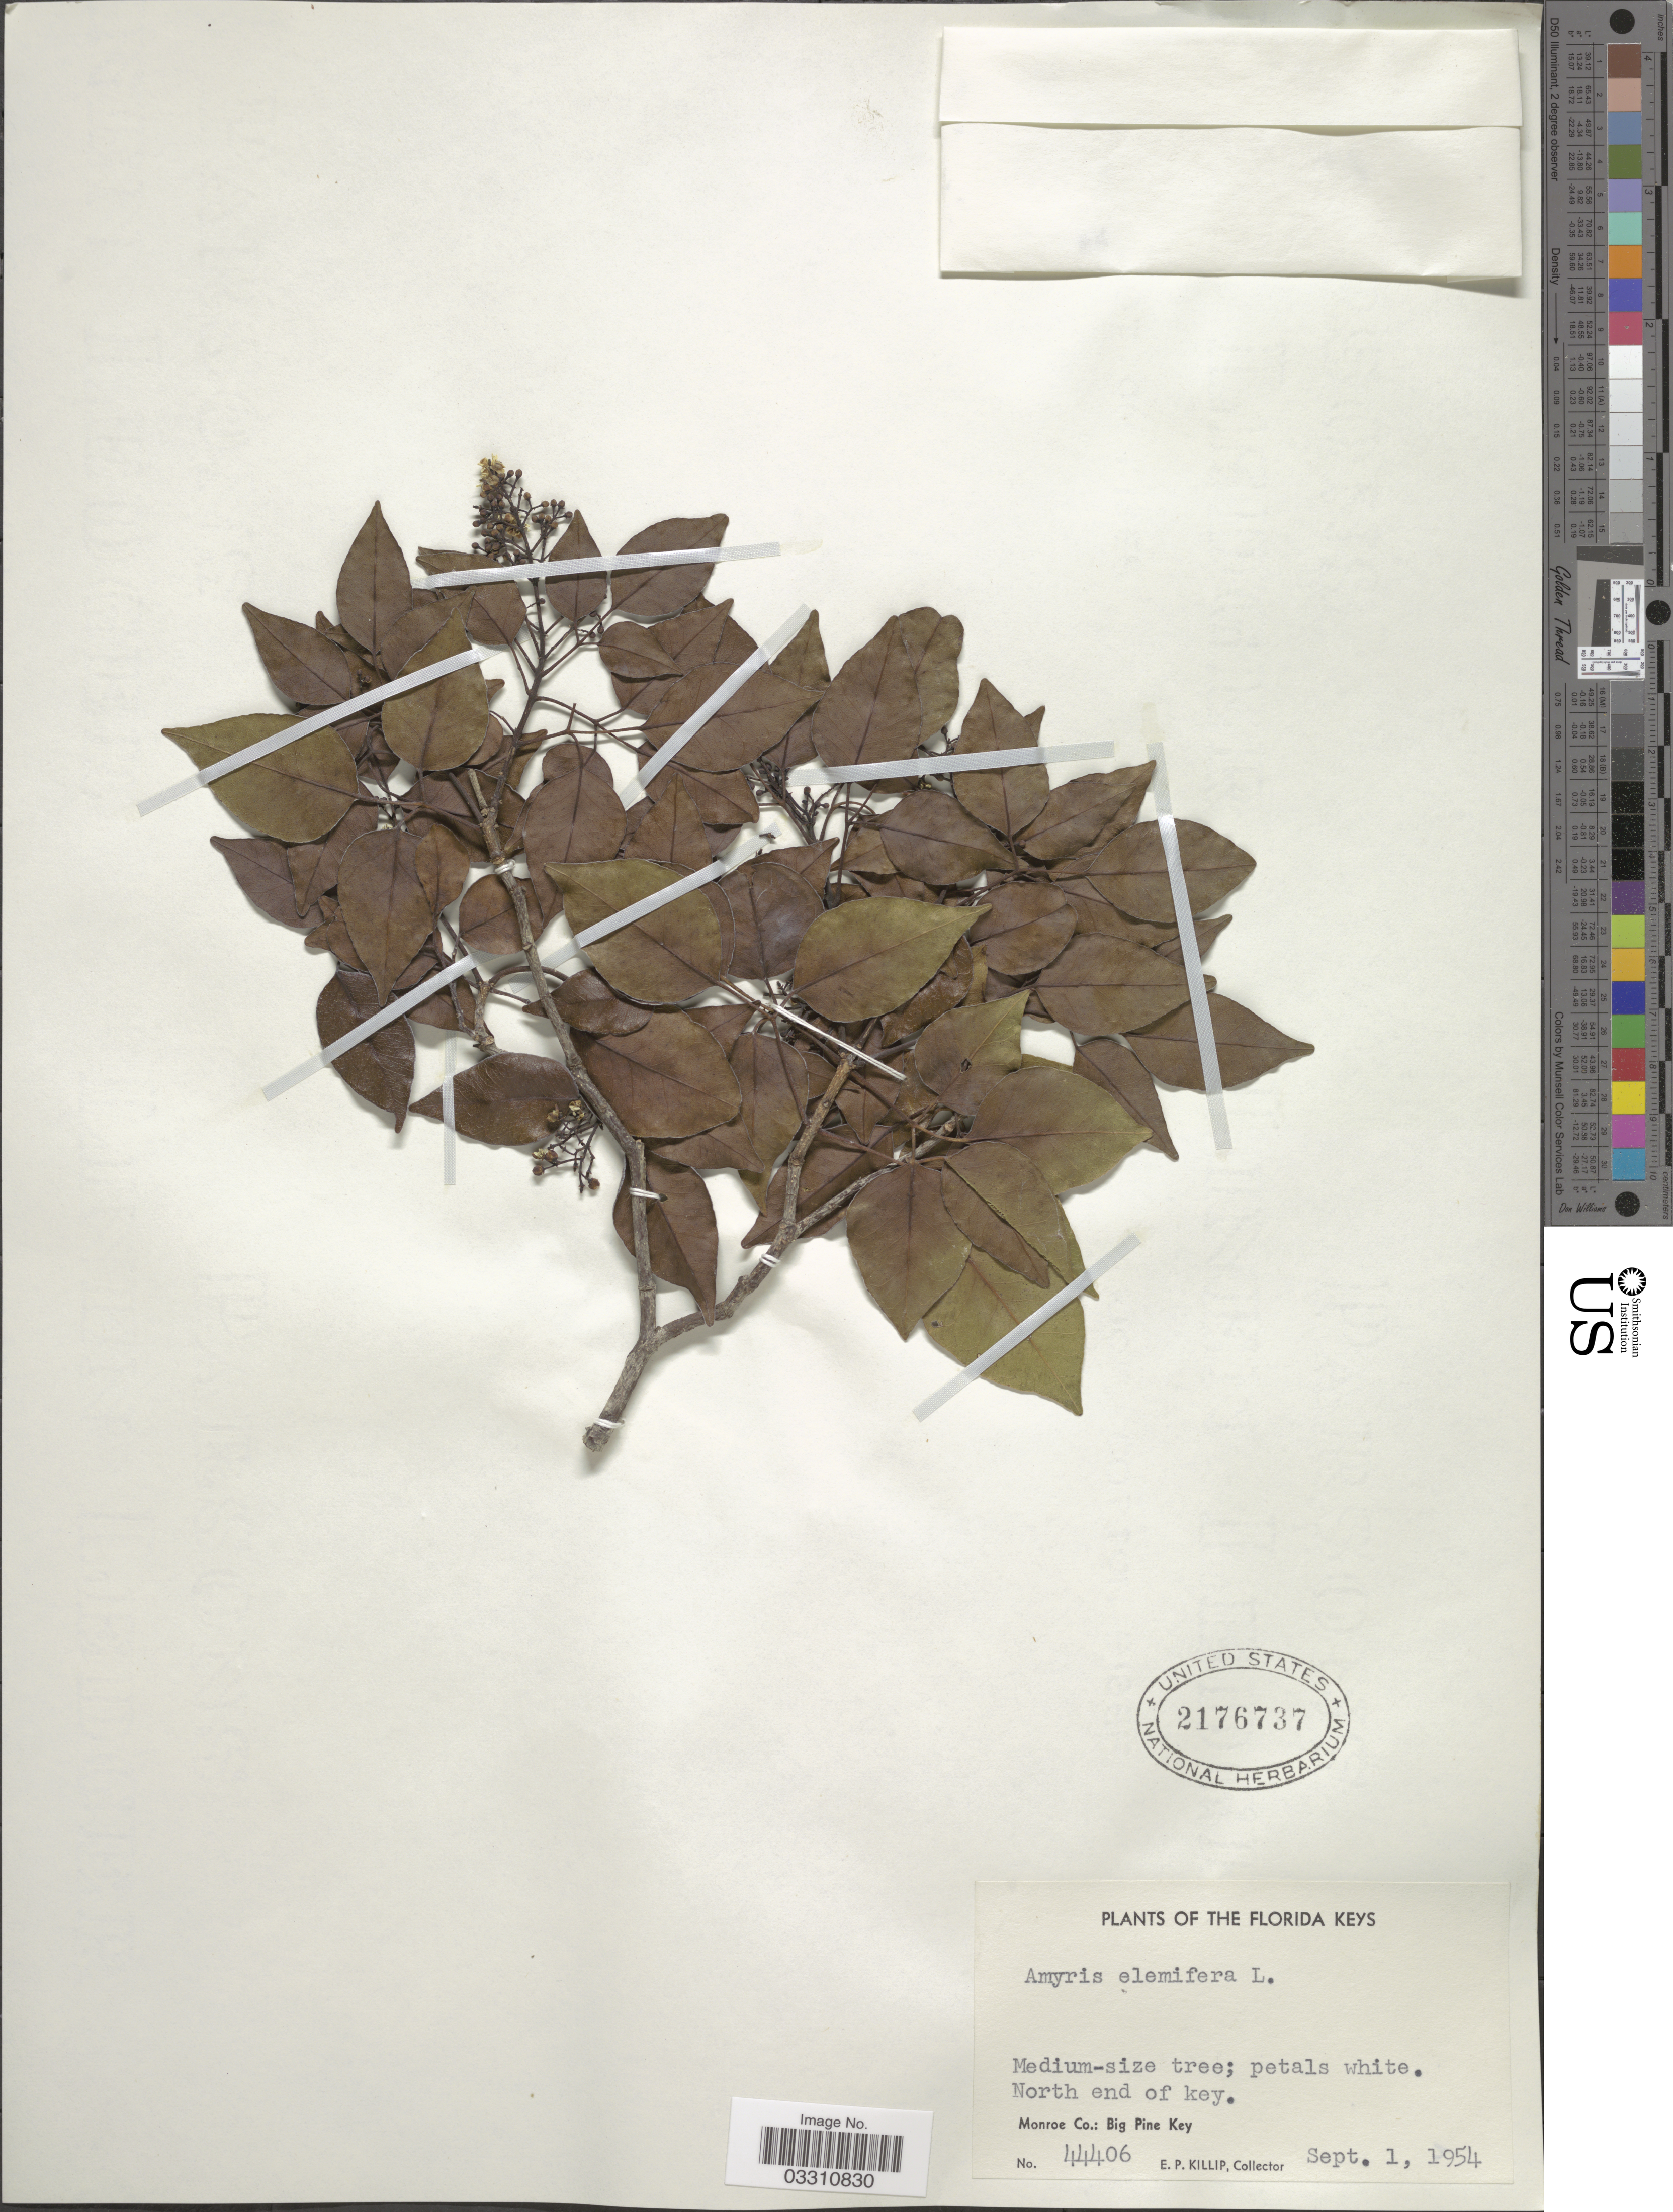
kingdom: Plantae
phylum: Tracheophyta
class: Magnoliopsida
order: Sapindales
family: Rutaceae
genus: Amyris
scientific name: Amyris elemifera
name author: L.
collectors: E. P. Killip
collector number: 44406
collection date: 1954-09-01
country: United States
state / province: Florida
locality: Florida Keys, North end of key, Monroe Co.: Big Pine Key.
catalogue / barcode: US 2176737